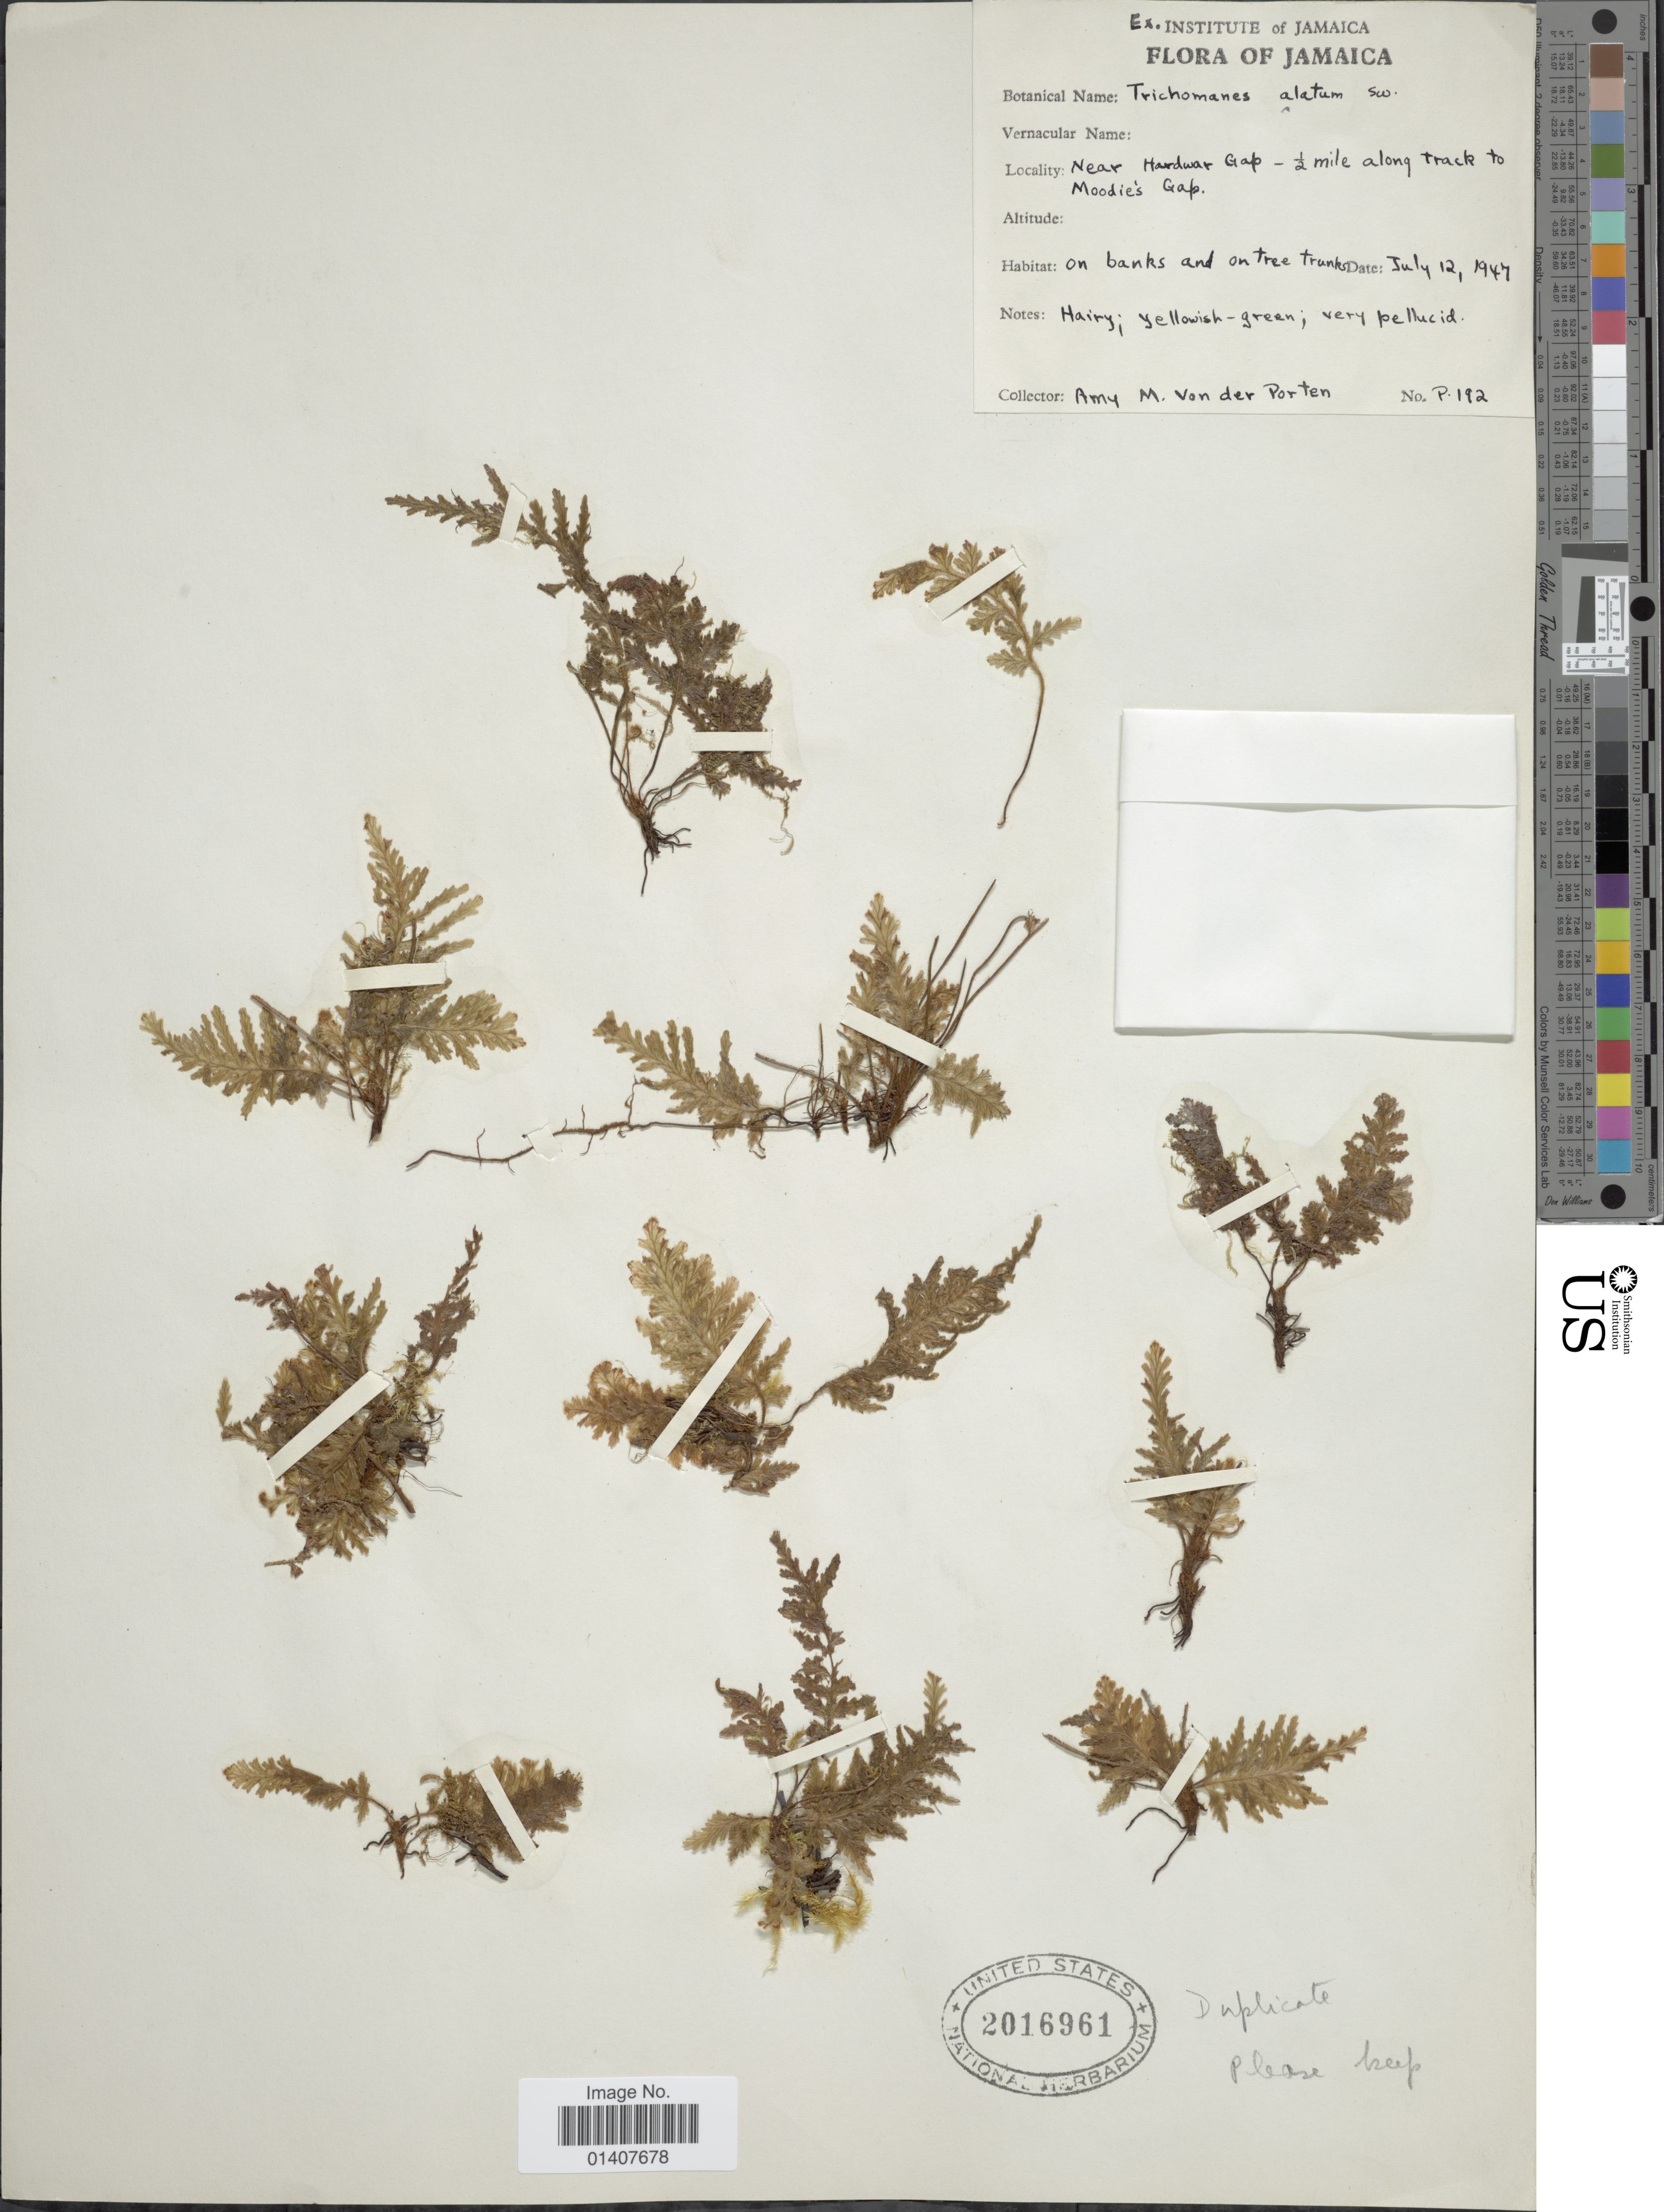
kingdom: Plantae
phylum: Tracheophyta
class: Polypodiopsida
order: Hymenophyllales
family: Hymenophyllaceae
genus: Trichomanes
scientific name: Trichomanes alatum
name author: Sw.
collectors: A. von der Porten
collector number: P192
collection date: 1947-07-12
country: Jamaica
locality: Near Hardwar Gap- ½ mile along track to Moodies Gap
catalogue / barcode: US 2016961